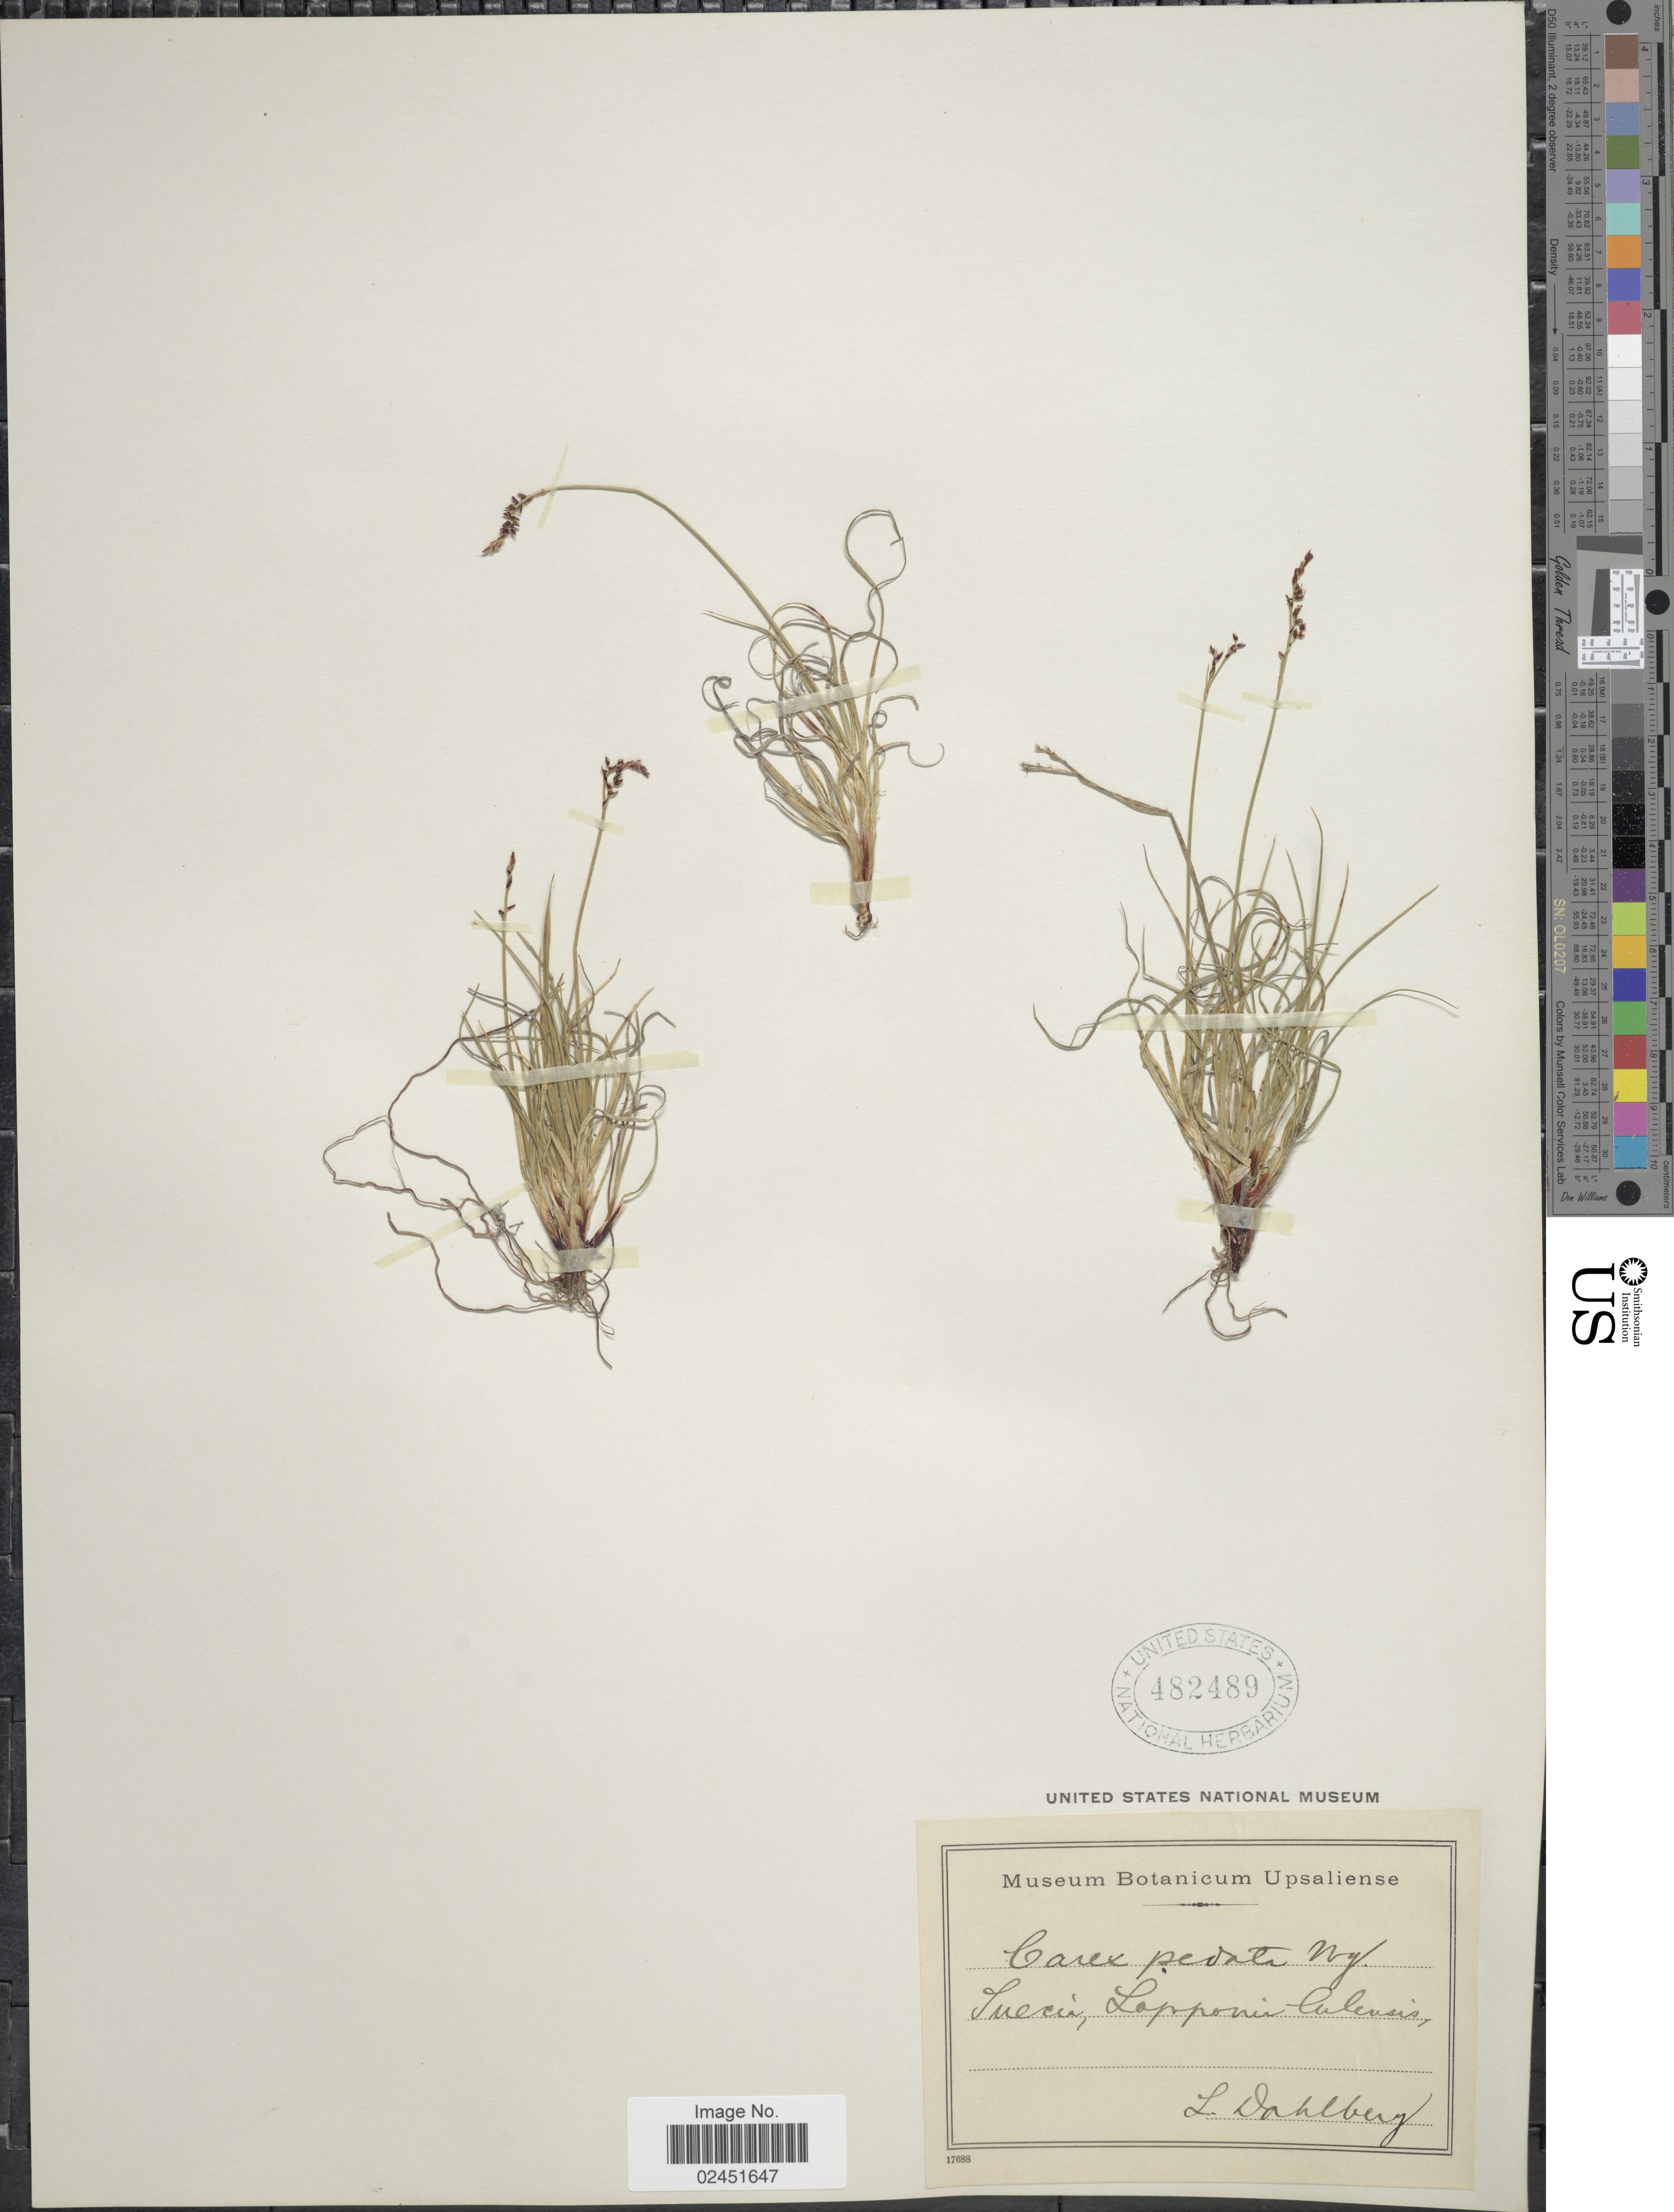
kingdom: Plantae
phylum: Tracheophyta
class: Liliopsida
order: Poales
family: Cyperaceae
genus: Carex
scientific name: Carex glacialis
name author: Mack.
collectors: L. Dahlberg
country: Sweden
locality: Suecia. Lapponia Calensis [interpreted]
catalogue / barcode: US 482489